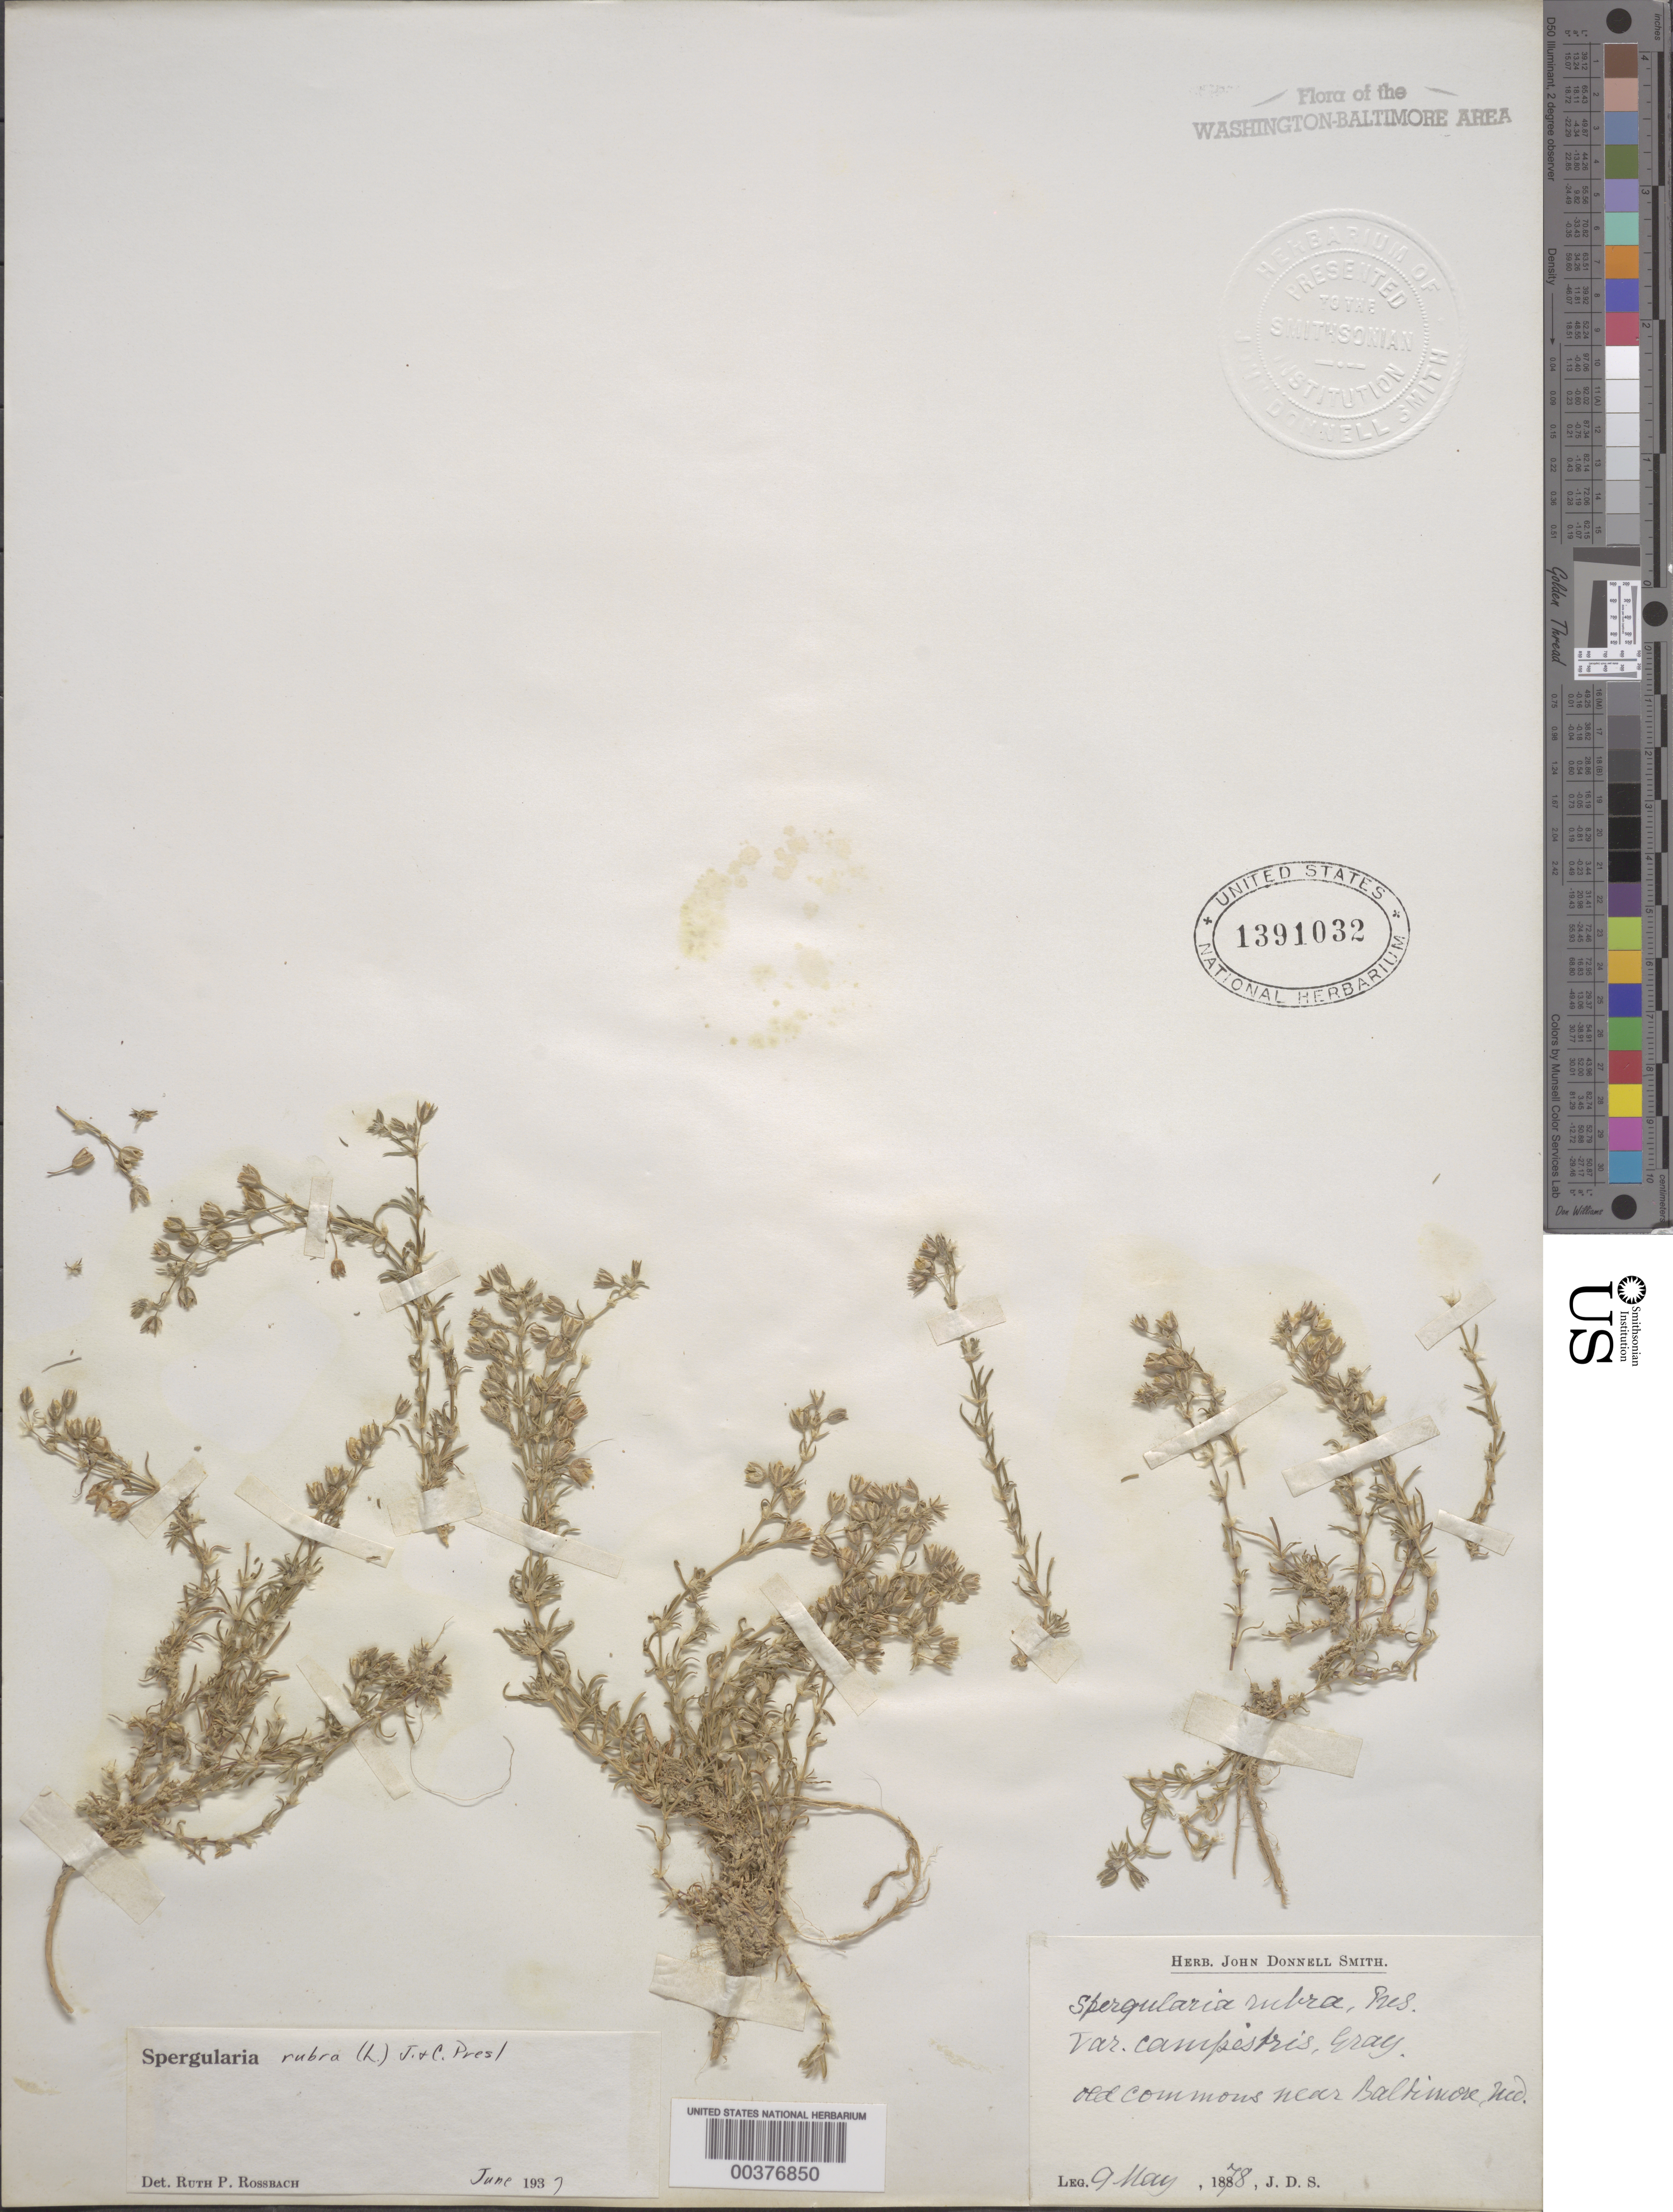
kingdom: Plantae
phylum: Tracheophyta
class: Magnoliopsida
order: Caryophyllales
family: Caryophyllaceae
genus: Spergularia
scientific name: Spergularia rubra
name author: (L.) J. Presl & C. Presl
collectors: J. Donnell Smith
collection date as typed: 09 May 1878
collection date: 1878-05-09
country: United States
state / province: Maryland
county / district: City of Baltimore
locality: Baltimore vicinity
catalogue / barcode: US 1391032